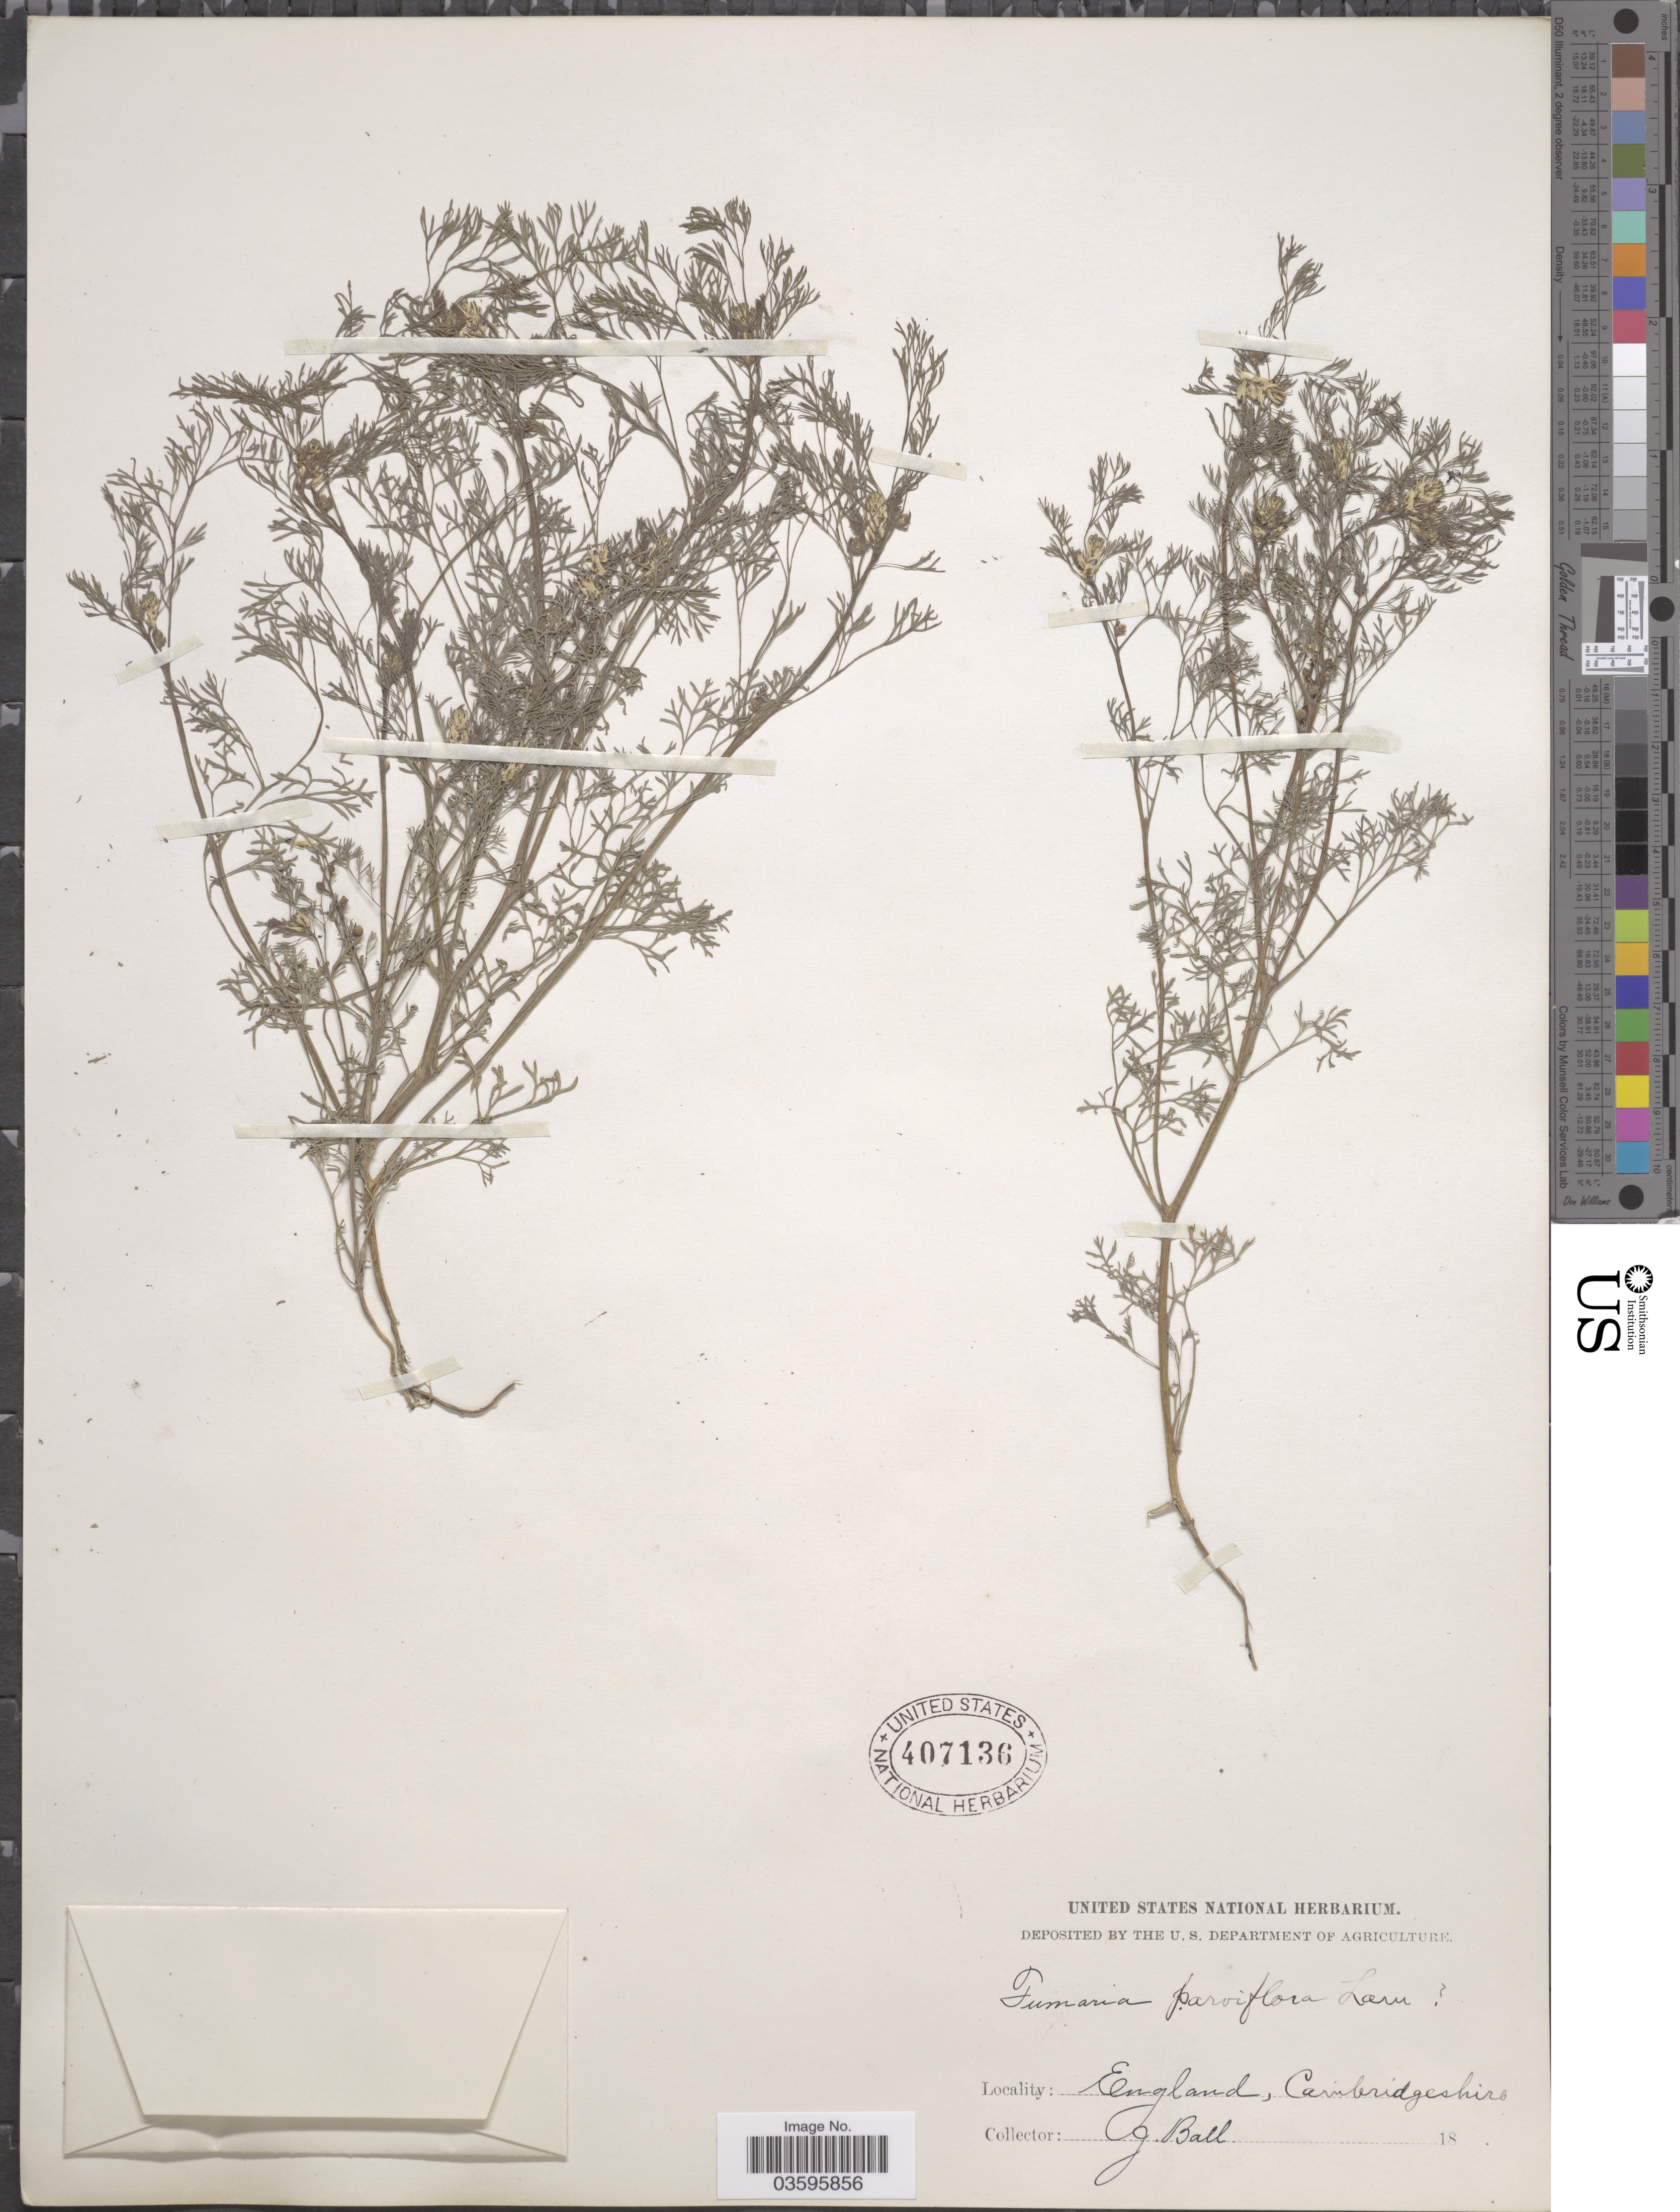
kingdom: Plantae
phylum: Tracheophyta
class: Magnoliopsida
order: Ranunculales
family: Papaveraceae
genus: Fumaria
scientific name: Fumaria parviflora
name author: Lam.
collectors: J. Ball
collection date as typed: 18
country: United Kingdom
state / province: England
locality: Cambridgeshire.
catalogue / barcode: US 407136